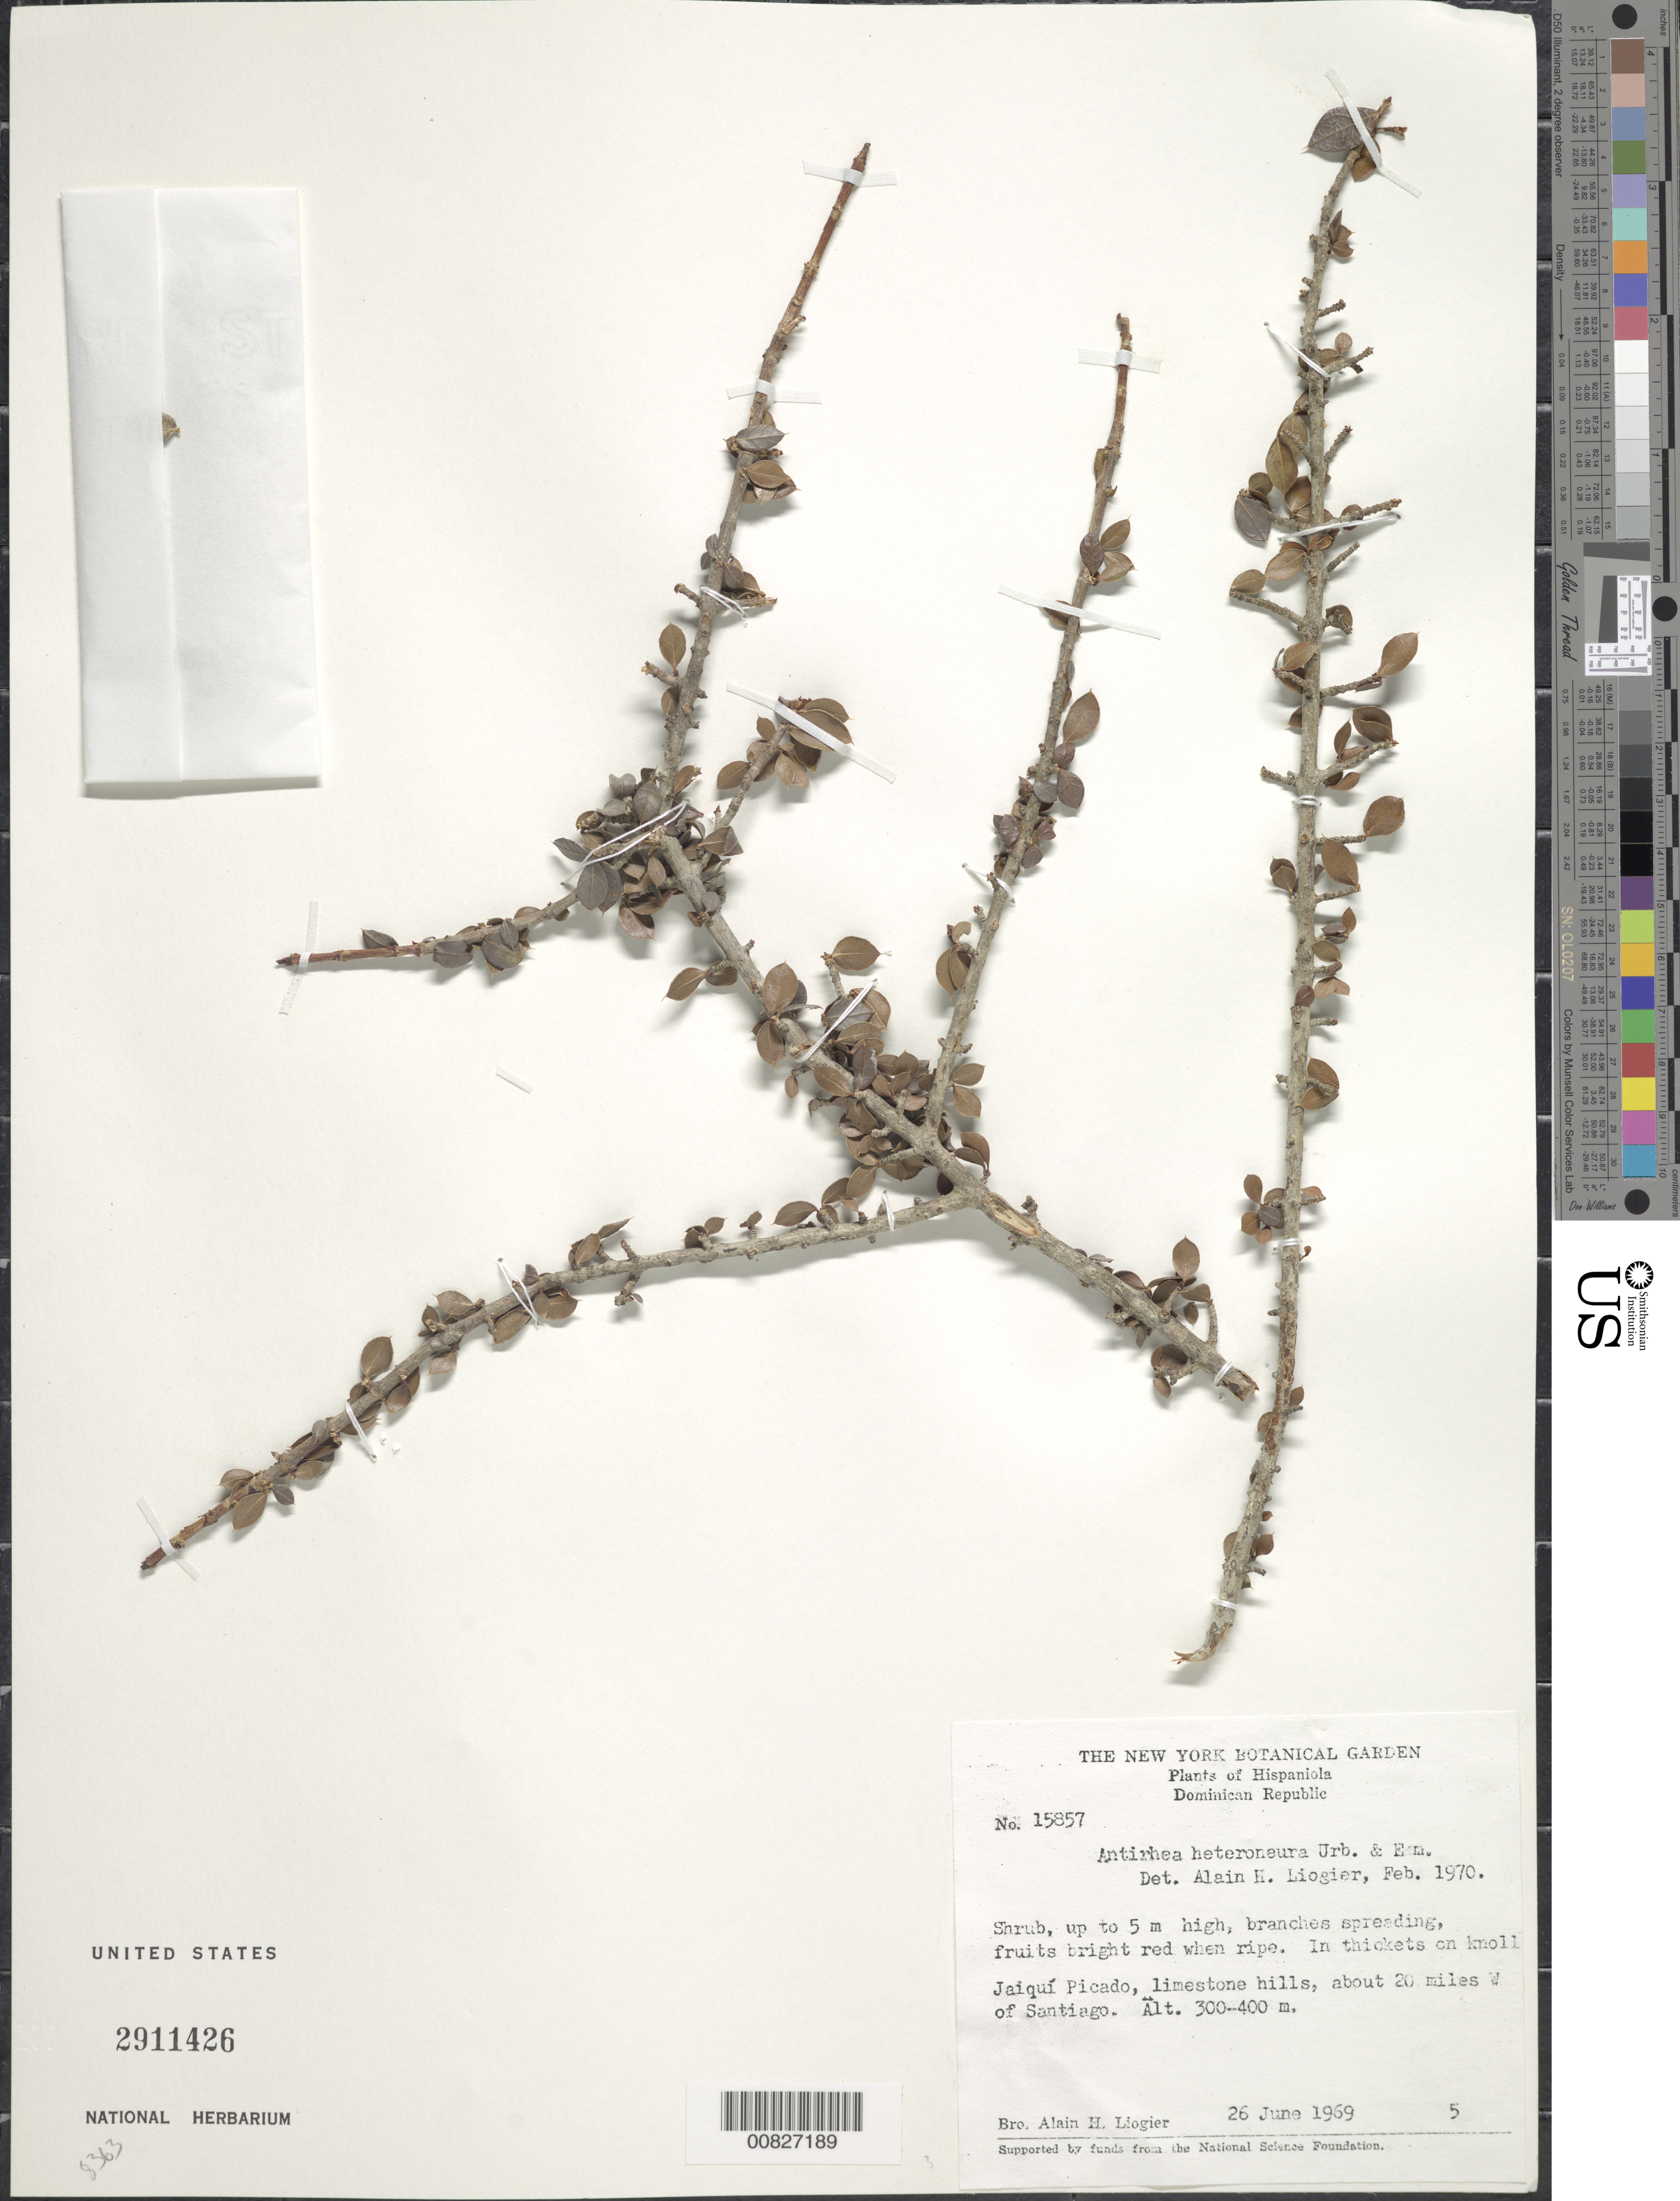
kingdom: Plantae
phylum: Tracheophyta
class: Magnoliopsida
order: Gentianales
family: Rubiaceae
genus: Stenostomum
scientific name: Stenostomum heteroneuron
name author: (Urb. & Ekman) Borhidi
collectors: A. H. Liogier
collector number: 15857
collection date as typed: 26 Jun 1969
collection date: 1969-06-26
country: Dominican Republic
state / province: Santiago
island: Hispaniola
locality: Jaiquí Picado, about 20 miles W of Santiago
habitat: In thickets on knoll of limestone hill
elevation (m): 300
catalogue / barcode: US 2911426